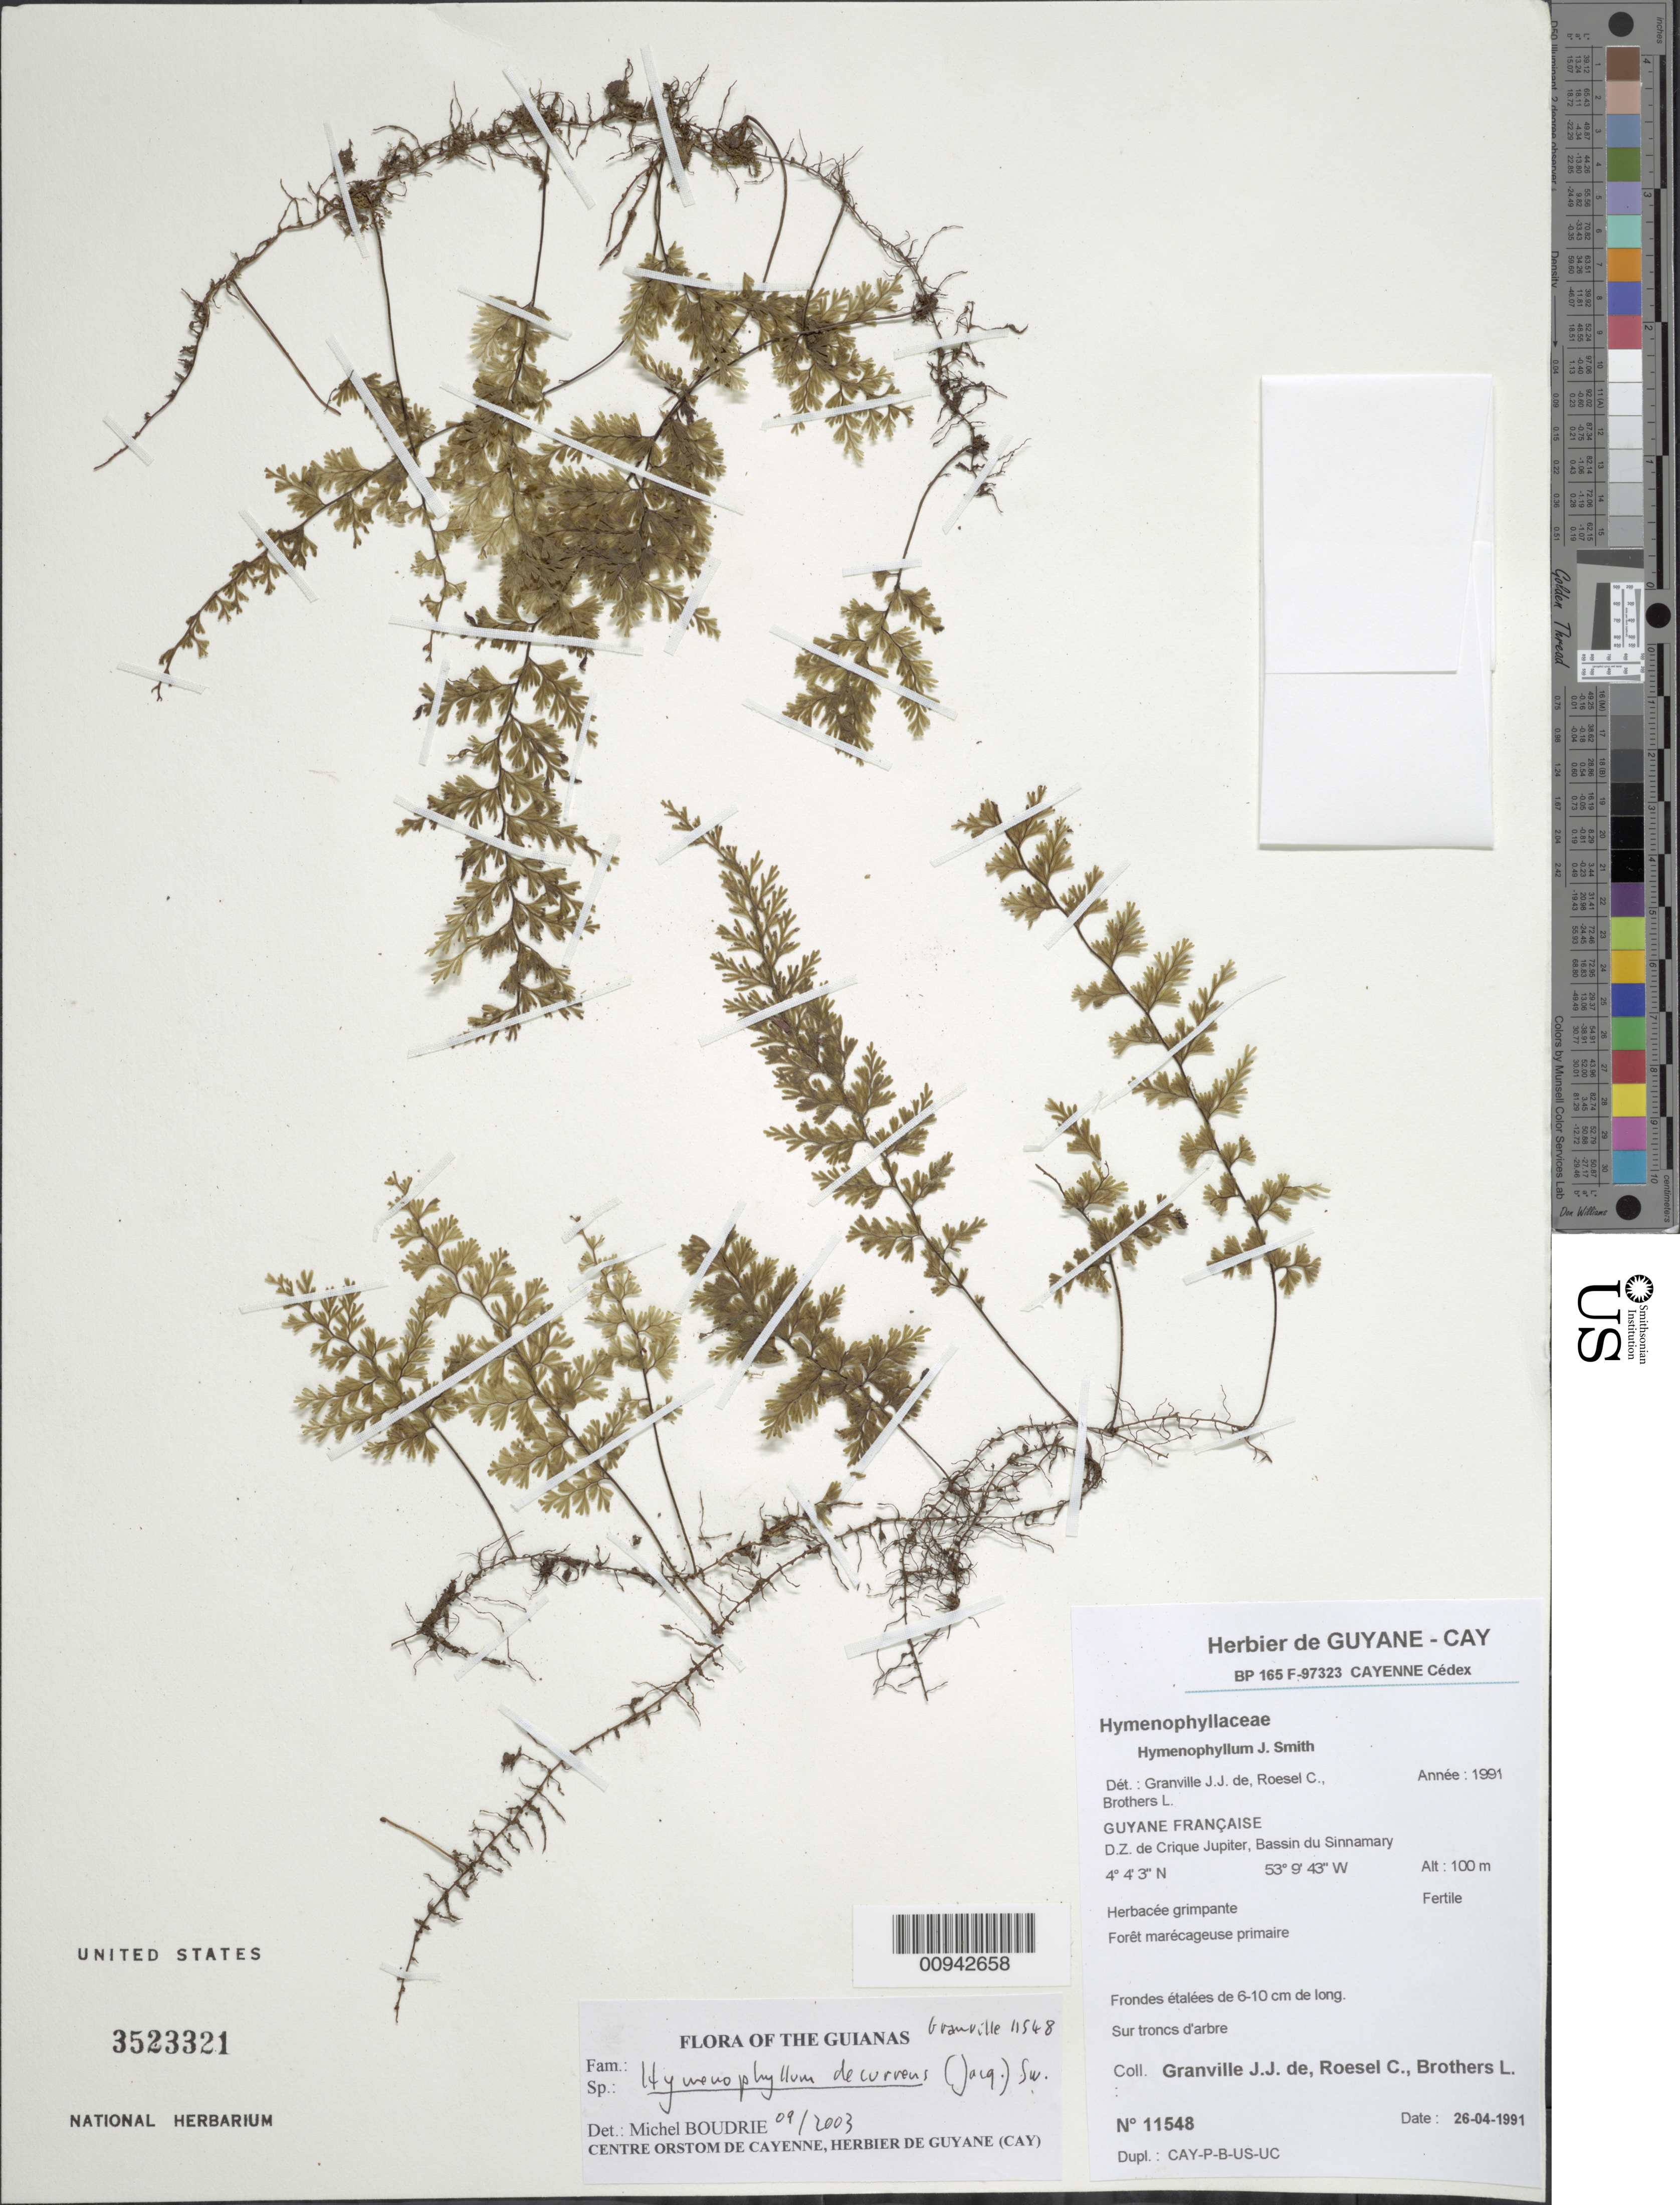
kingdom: Plantae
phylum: Tracheophyta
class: Polypodiopsida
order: Hymenophyllales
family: Hymenophyllaceae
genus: Hymenophyllum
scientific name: Hymenophyllum decurrens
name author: (Jacq.) Sw.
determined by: Boudrie, M.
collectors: J.-J. de Granville, C. S. Roesel & L. Brothers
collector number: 11548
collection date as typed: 26-Apr-91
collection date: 1991-04-26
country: French Guiana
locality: D.Z. de Crique Jupiter, Bassin du Sinnamary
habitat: Foret marecageuse primaire. Sur troncs d'arbre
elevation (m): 100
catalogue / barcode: US 3523321